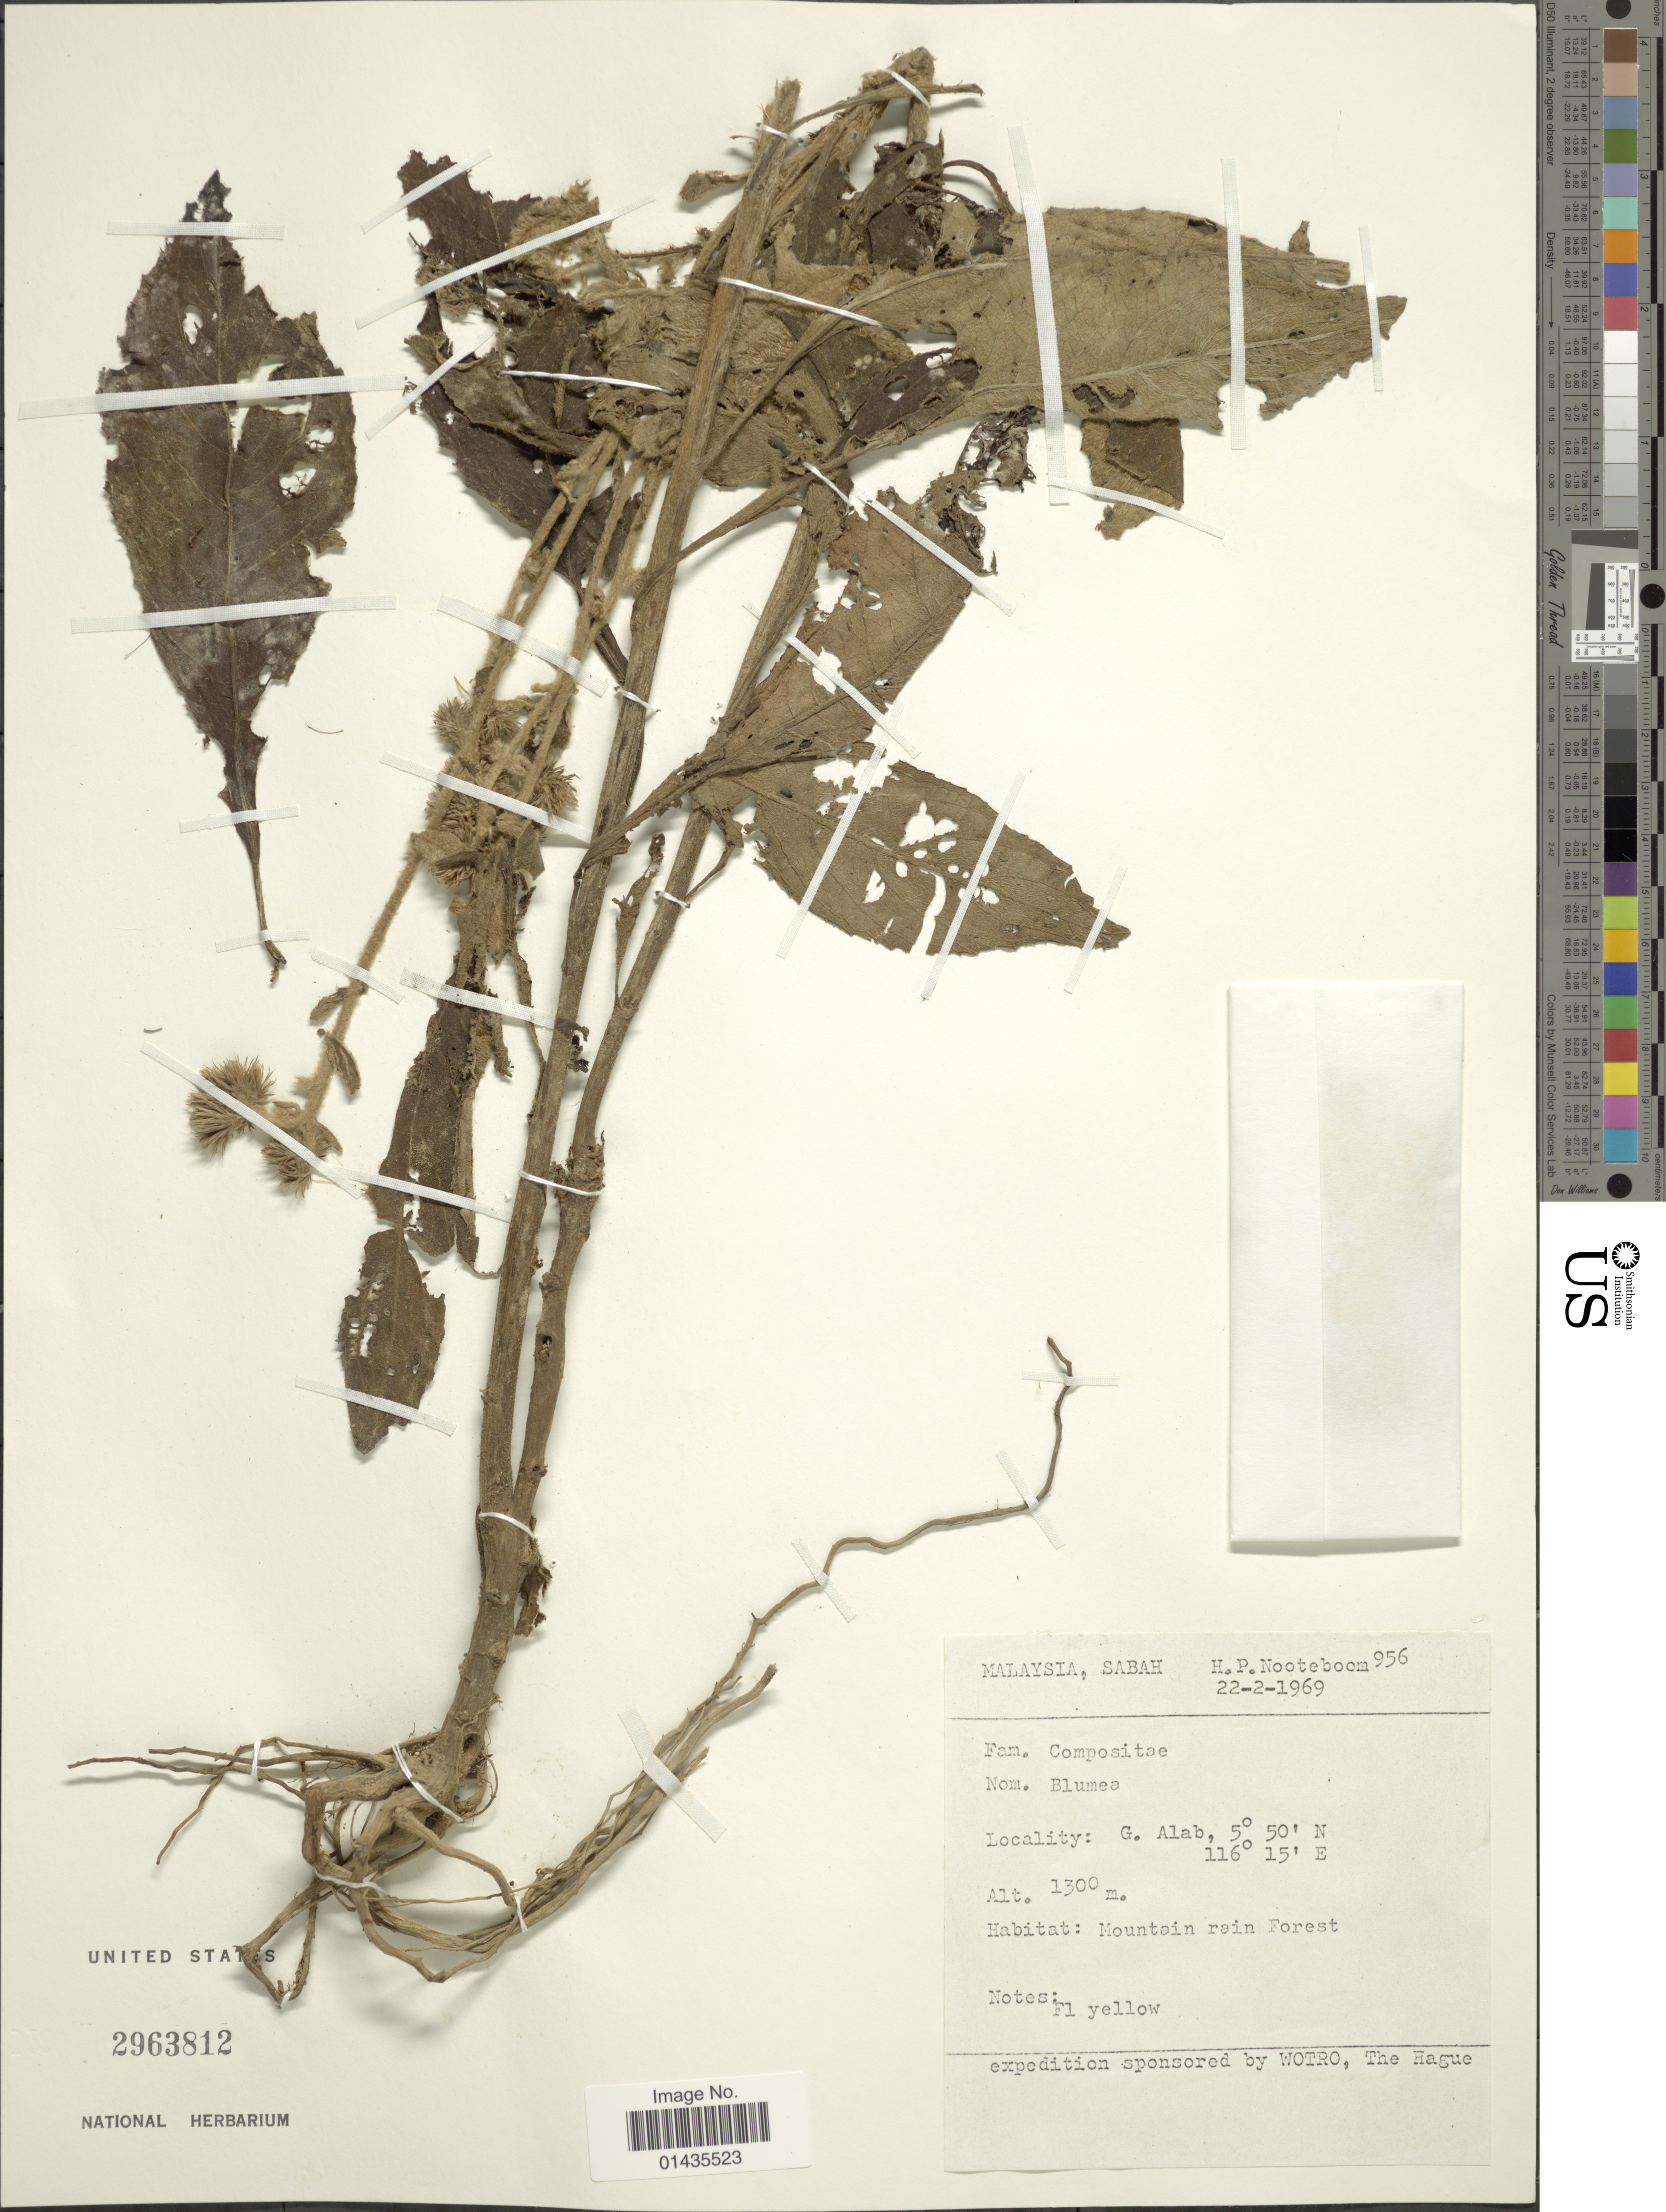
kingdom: Plantae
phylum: Tracheophyta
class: Magnoliopsida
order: Asterales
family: Asteraceae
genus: Blumea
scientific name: Blumea sp.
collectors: H. P. Nooteboom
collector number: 956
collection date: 1969-02-22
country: Malaysia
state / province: Sabah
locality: G. Alab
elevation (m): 1300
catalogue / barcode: US 2963812